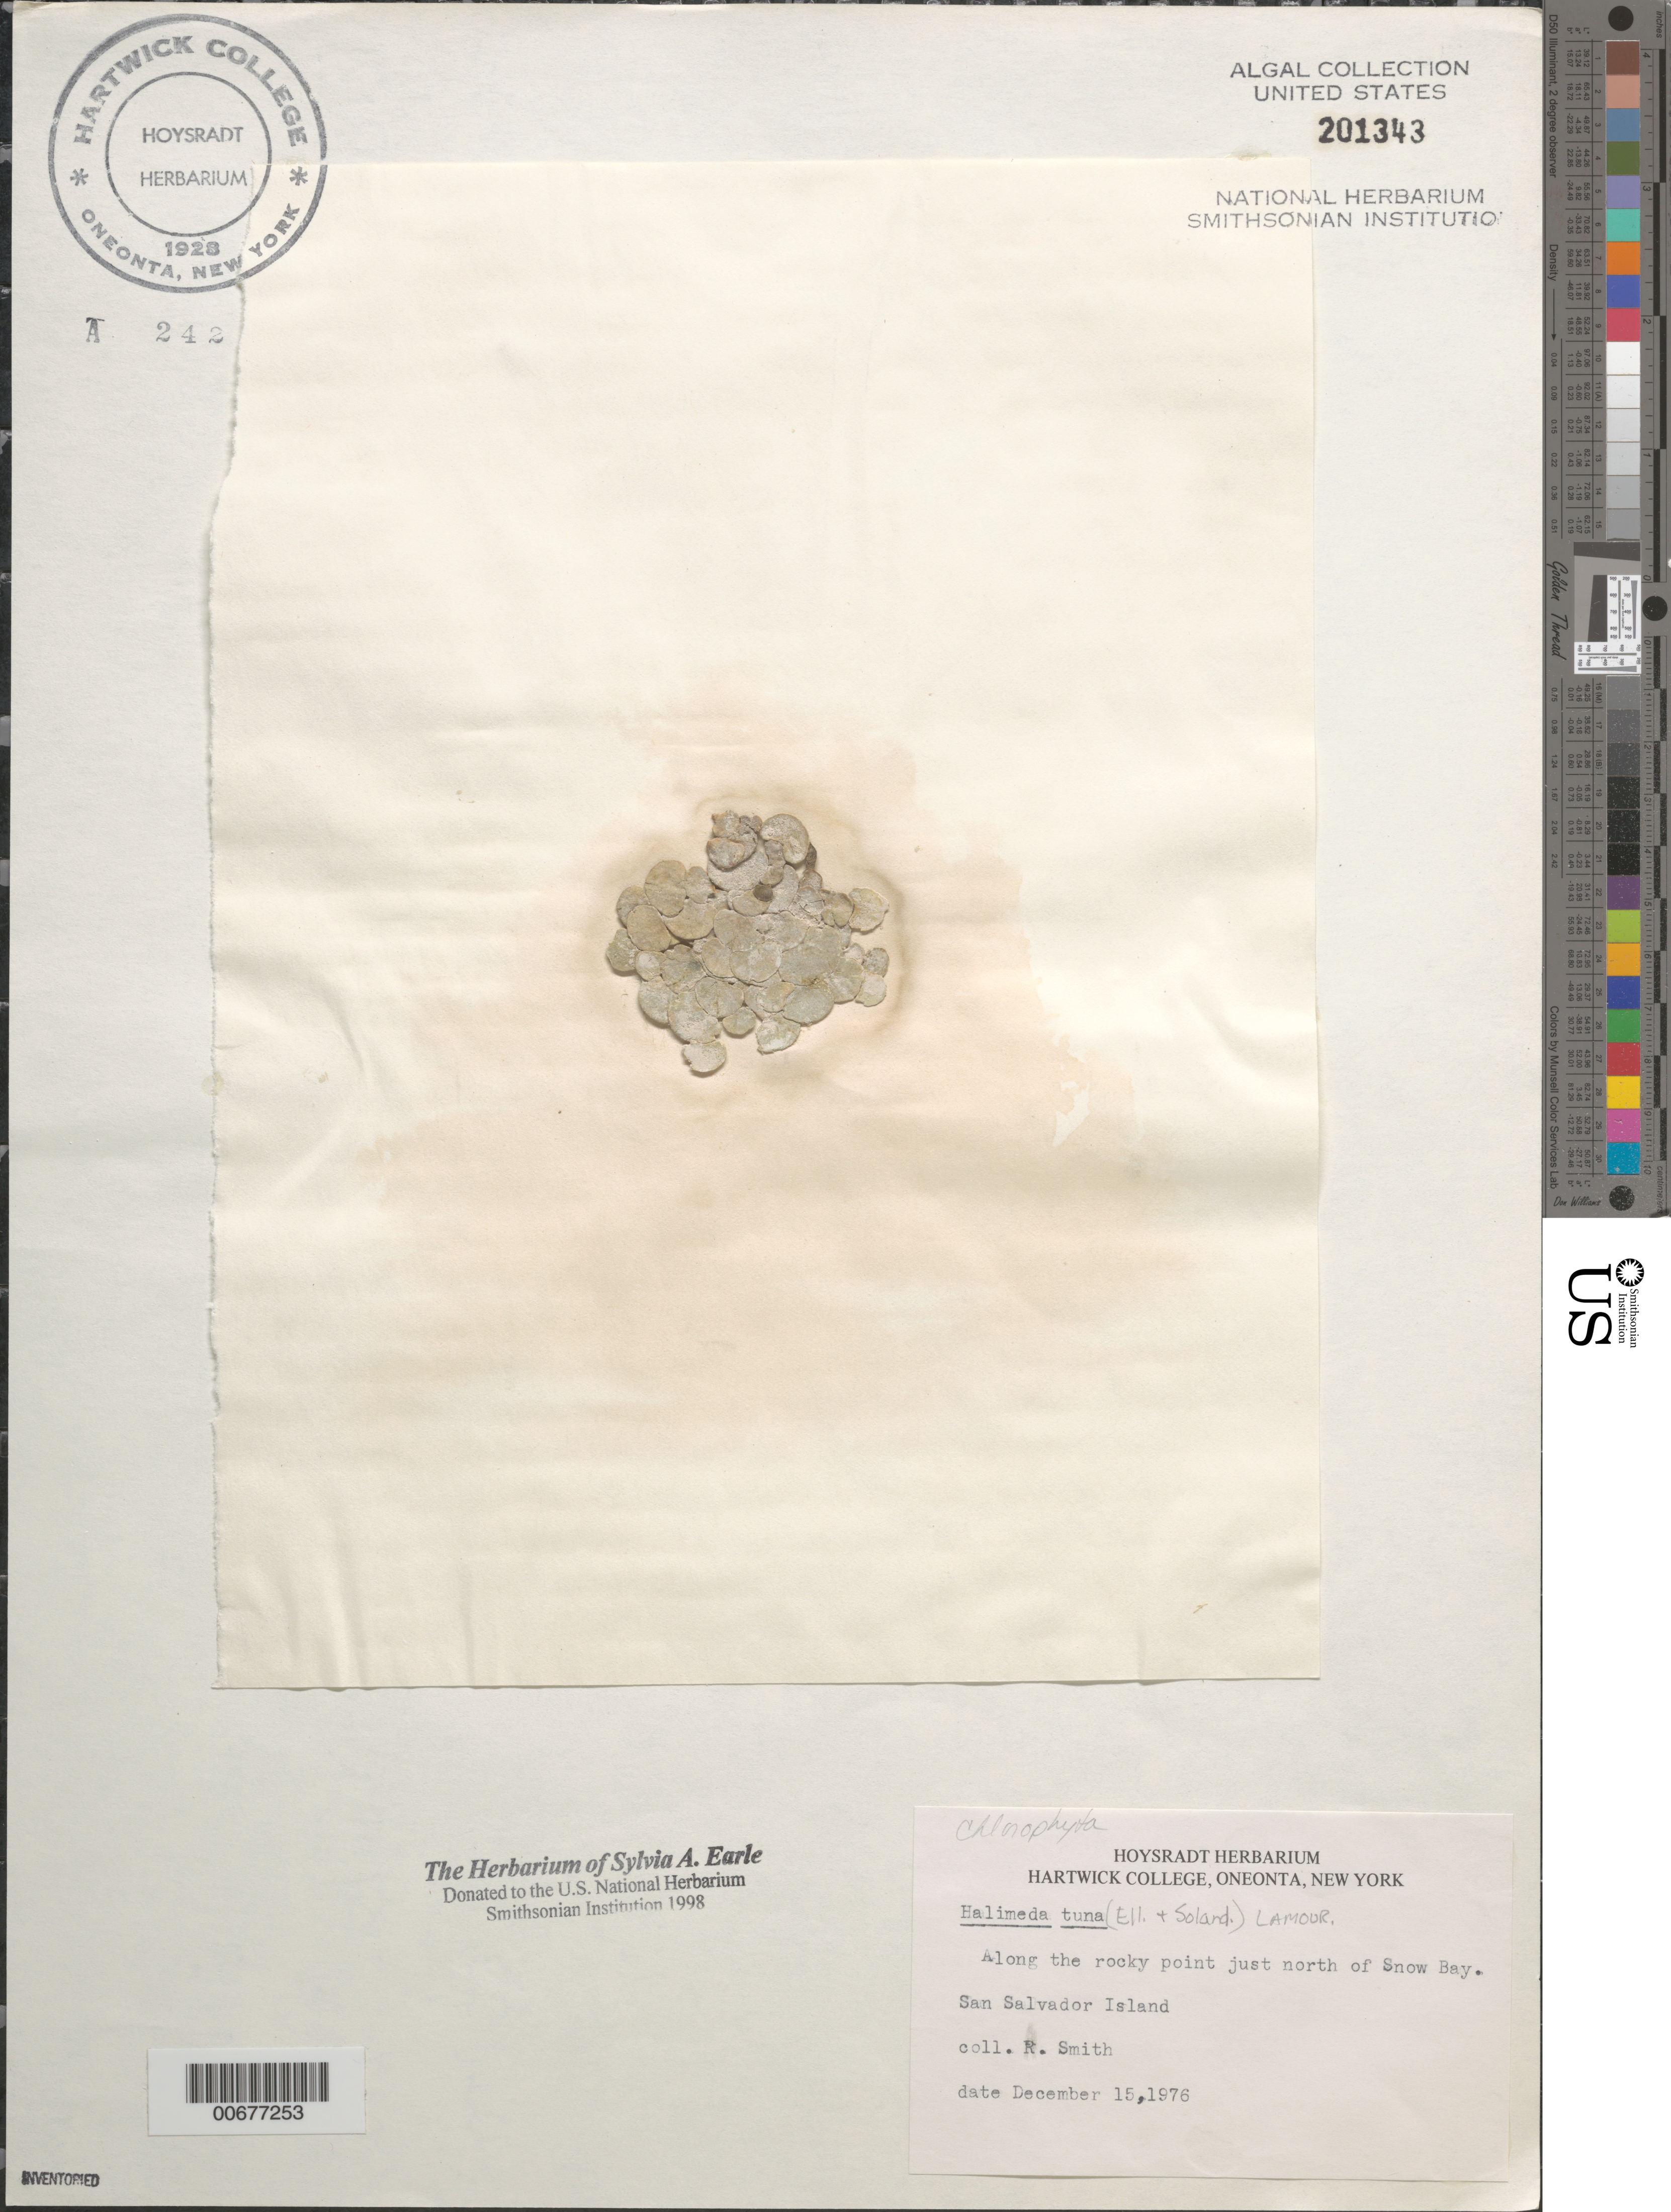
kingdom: Plantae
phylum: Chlorophyta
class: Ulvophyceae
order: Bryopsidales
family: Halimedaceae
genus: Halimeda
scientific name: Halimeda tuna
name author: (J. Ellis & Sol.) J.V.Lamouroux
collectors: R. Smith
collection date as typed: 15 Dec 1976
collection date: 1976-12-15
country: Bahamas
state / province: San Salvador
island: San Salvador Island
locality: Rocky point just north of Snow Bay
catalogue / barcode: US 201343